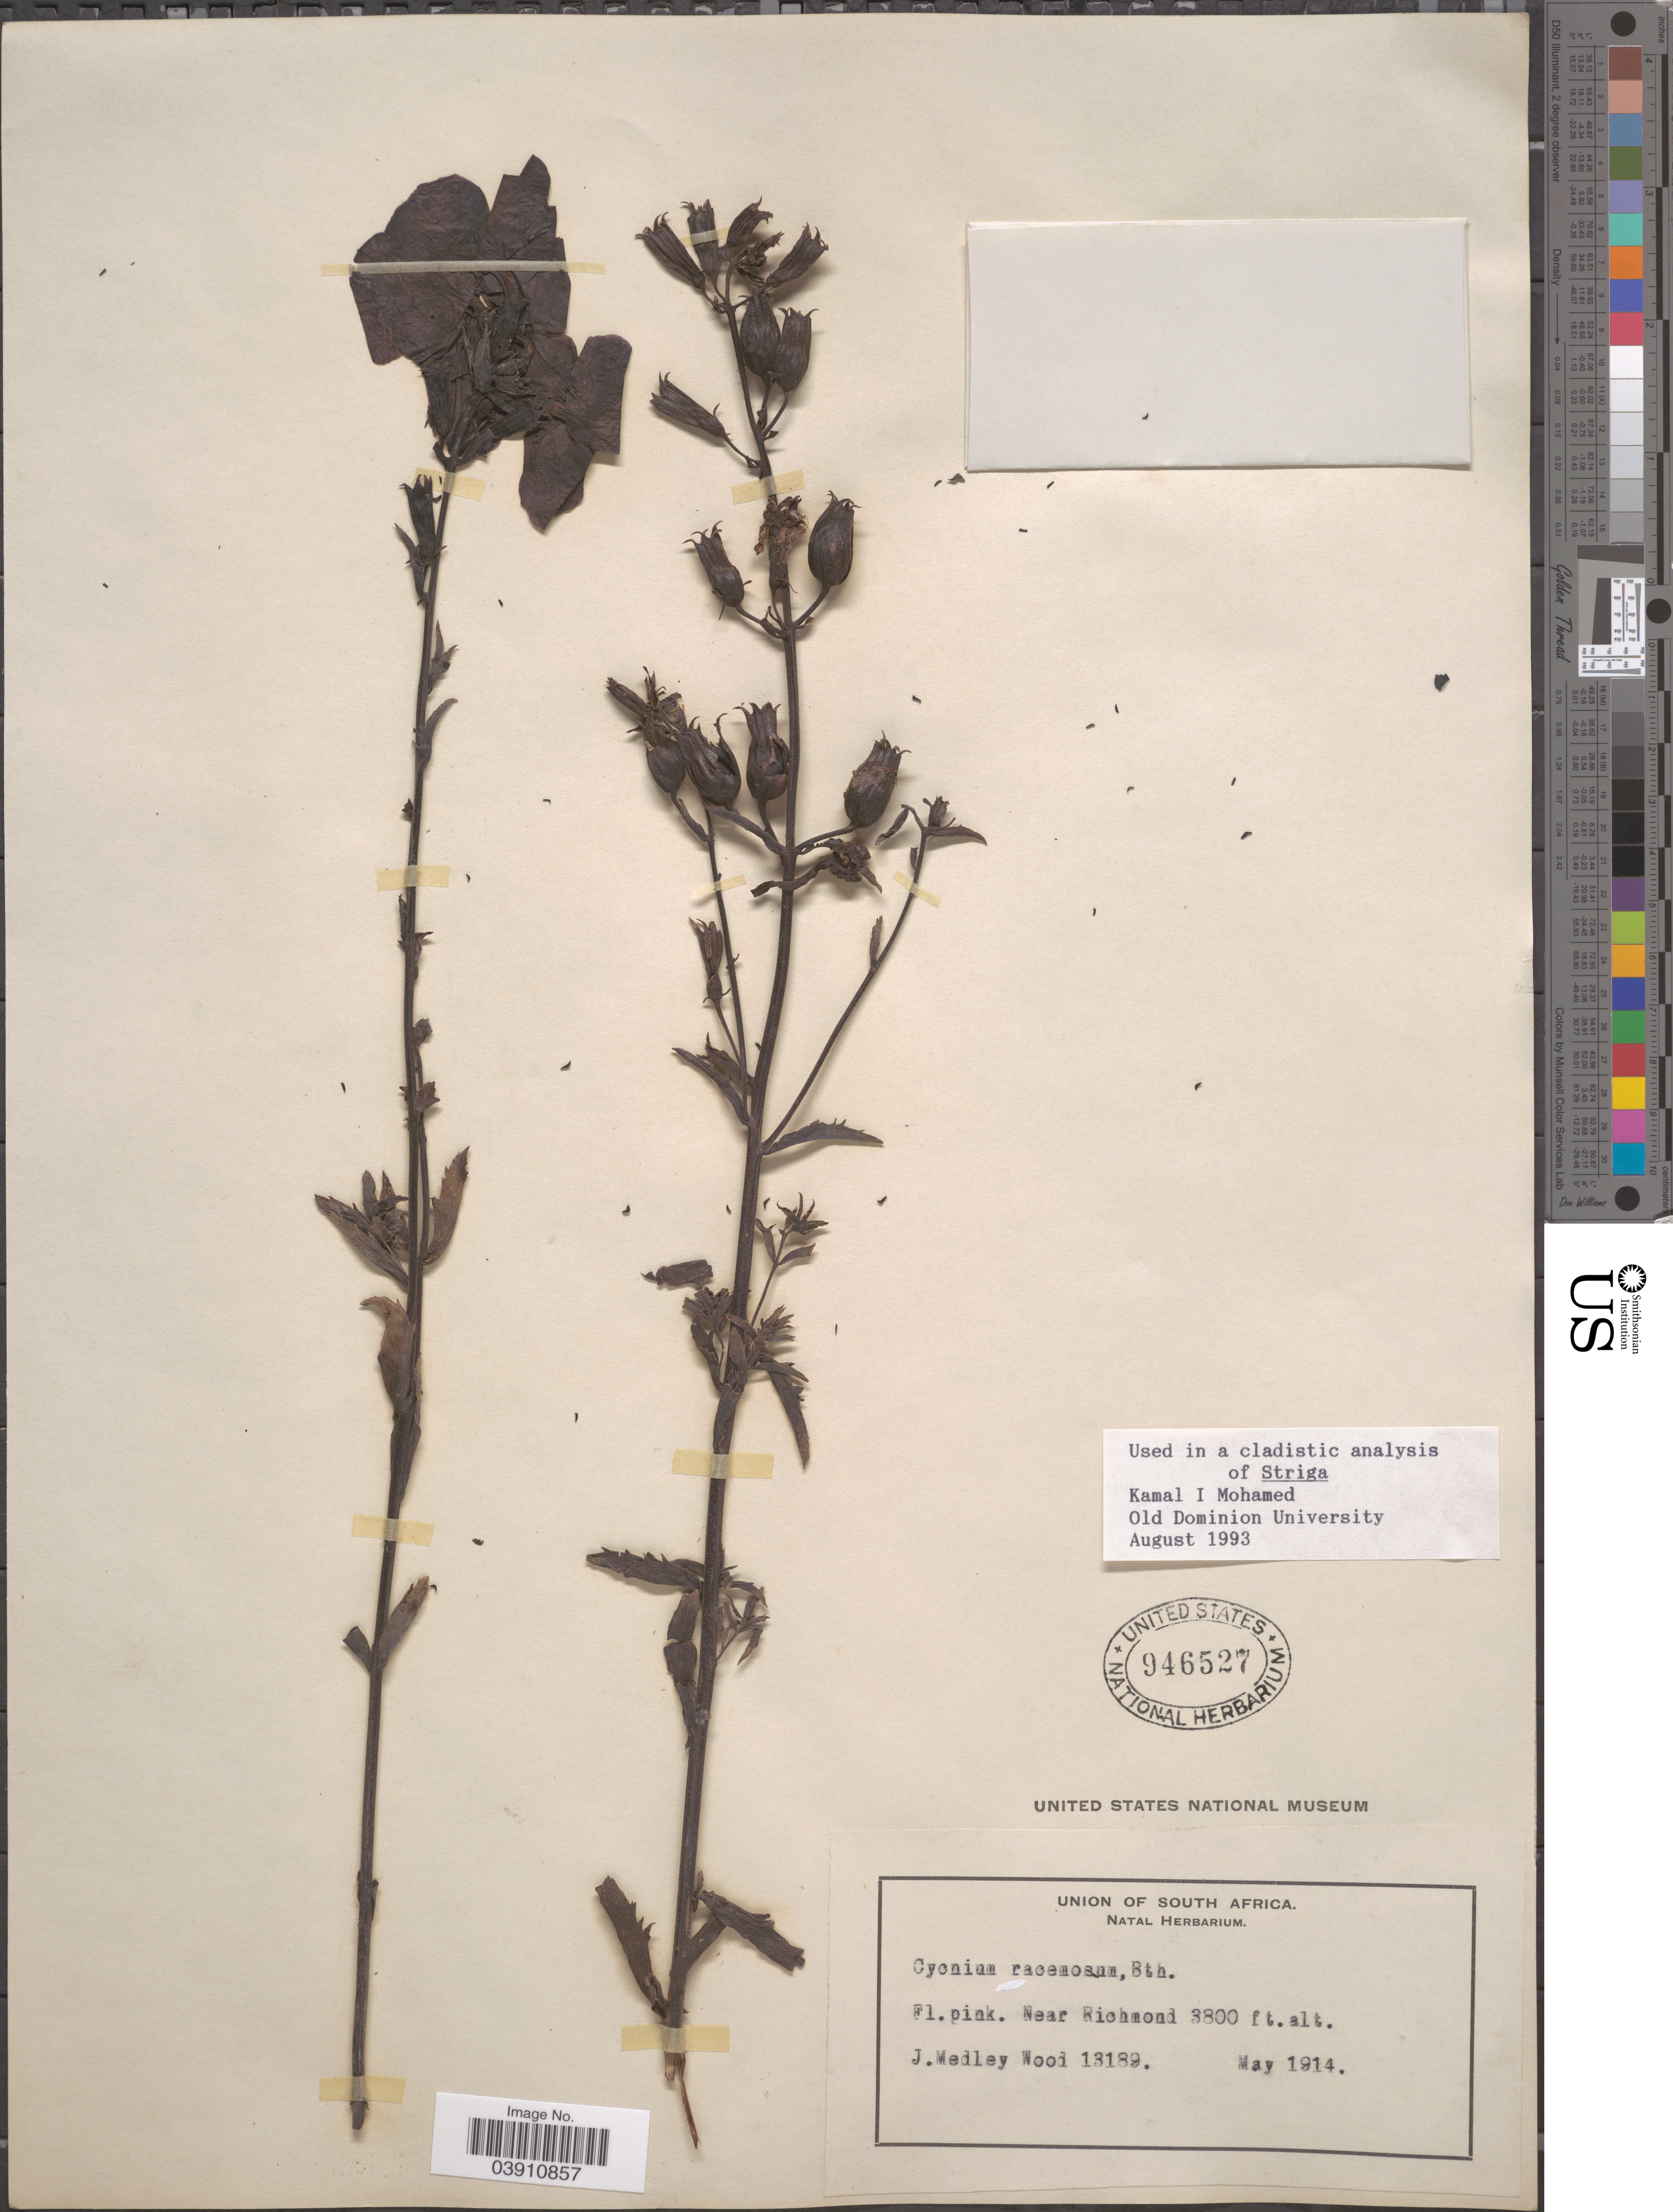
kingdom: Plantae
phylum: Tracheophyta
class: Magnoliopsida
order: Lamiales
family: Orobanchaceae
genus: Cycnium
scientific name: Cycnium racemosum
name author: Benth.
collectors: J. M. Wood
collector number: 13189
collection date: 1914-05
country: South Africa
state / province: KwaZulu-Natal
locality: Near Richmond.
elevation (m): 1158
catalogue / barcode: US 946527